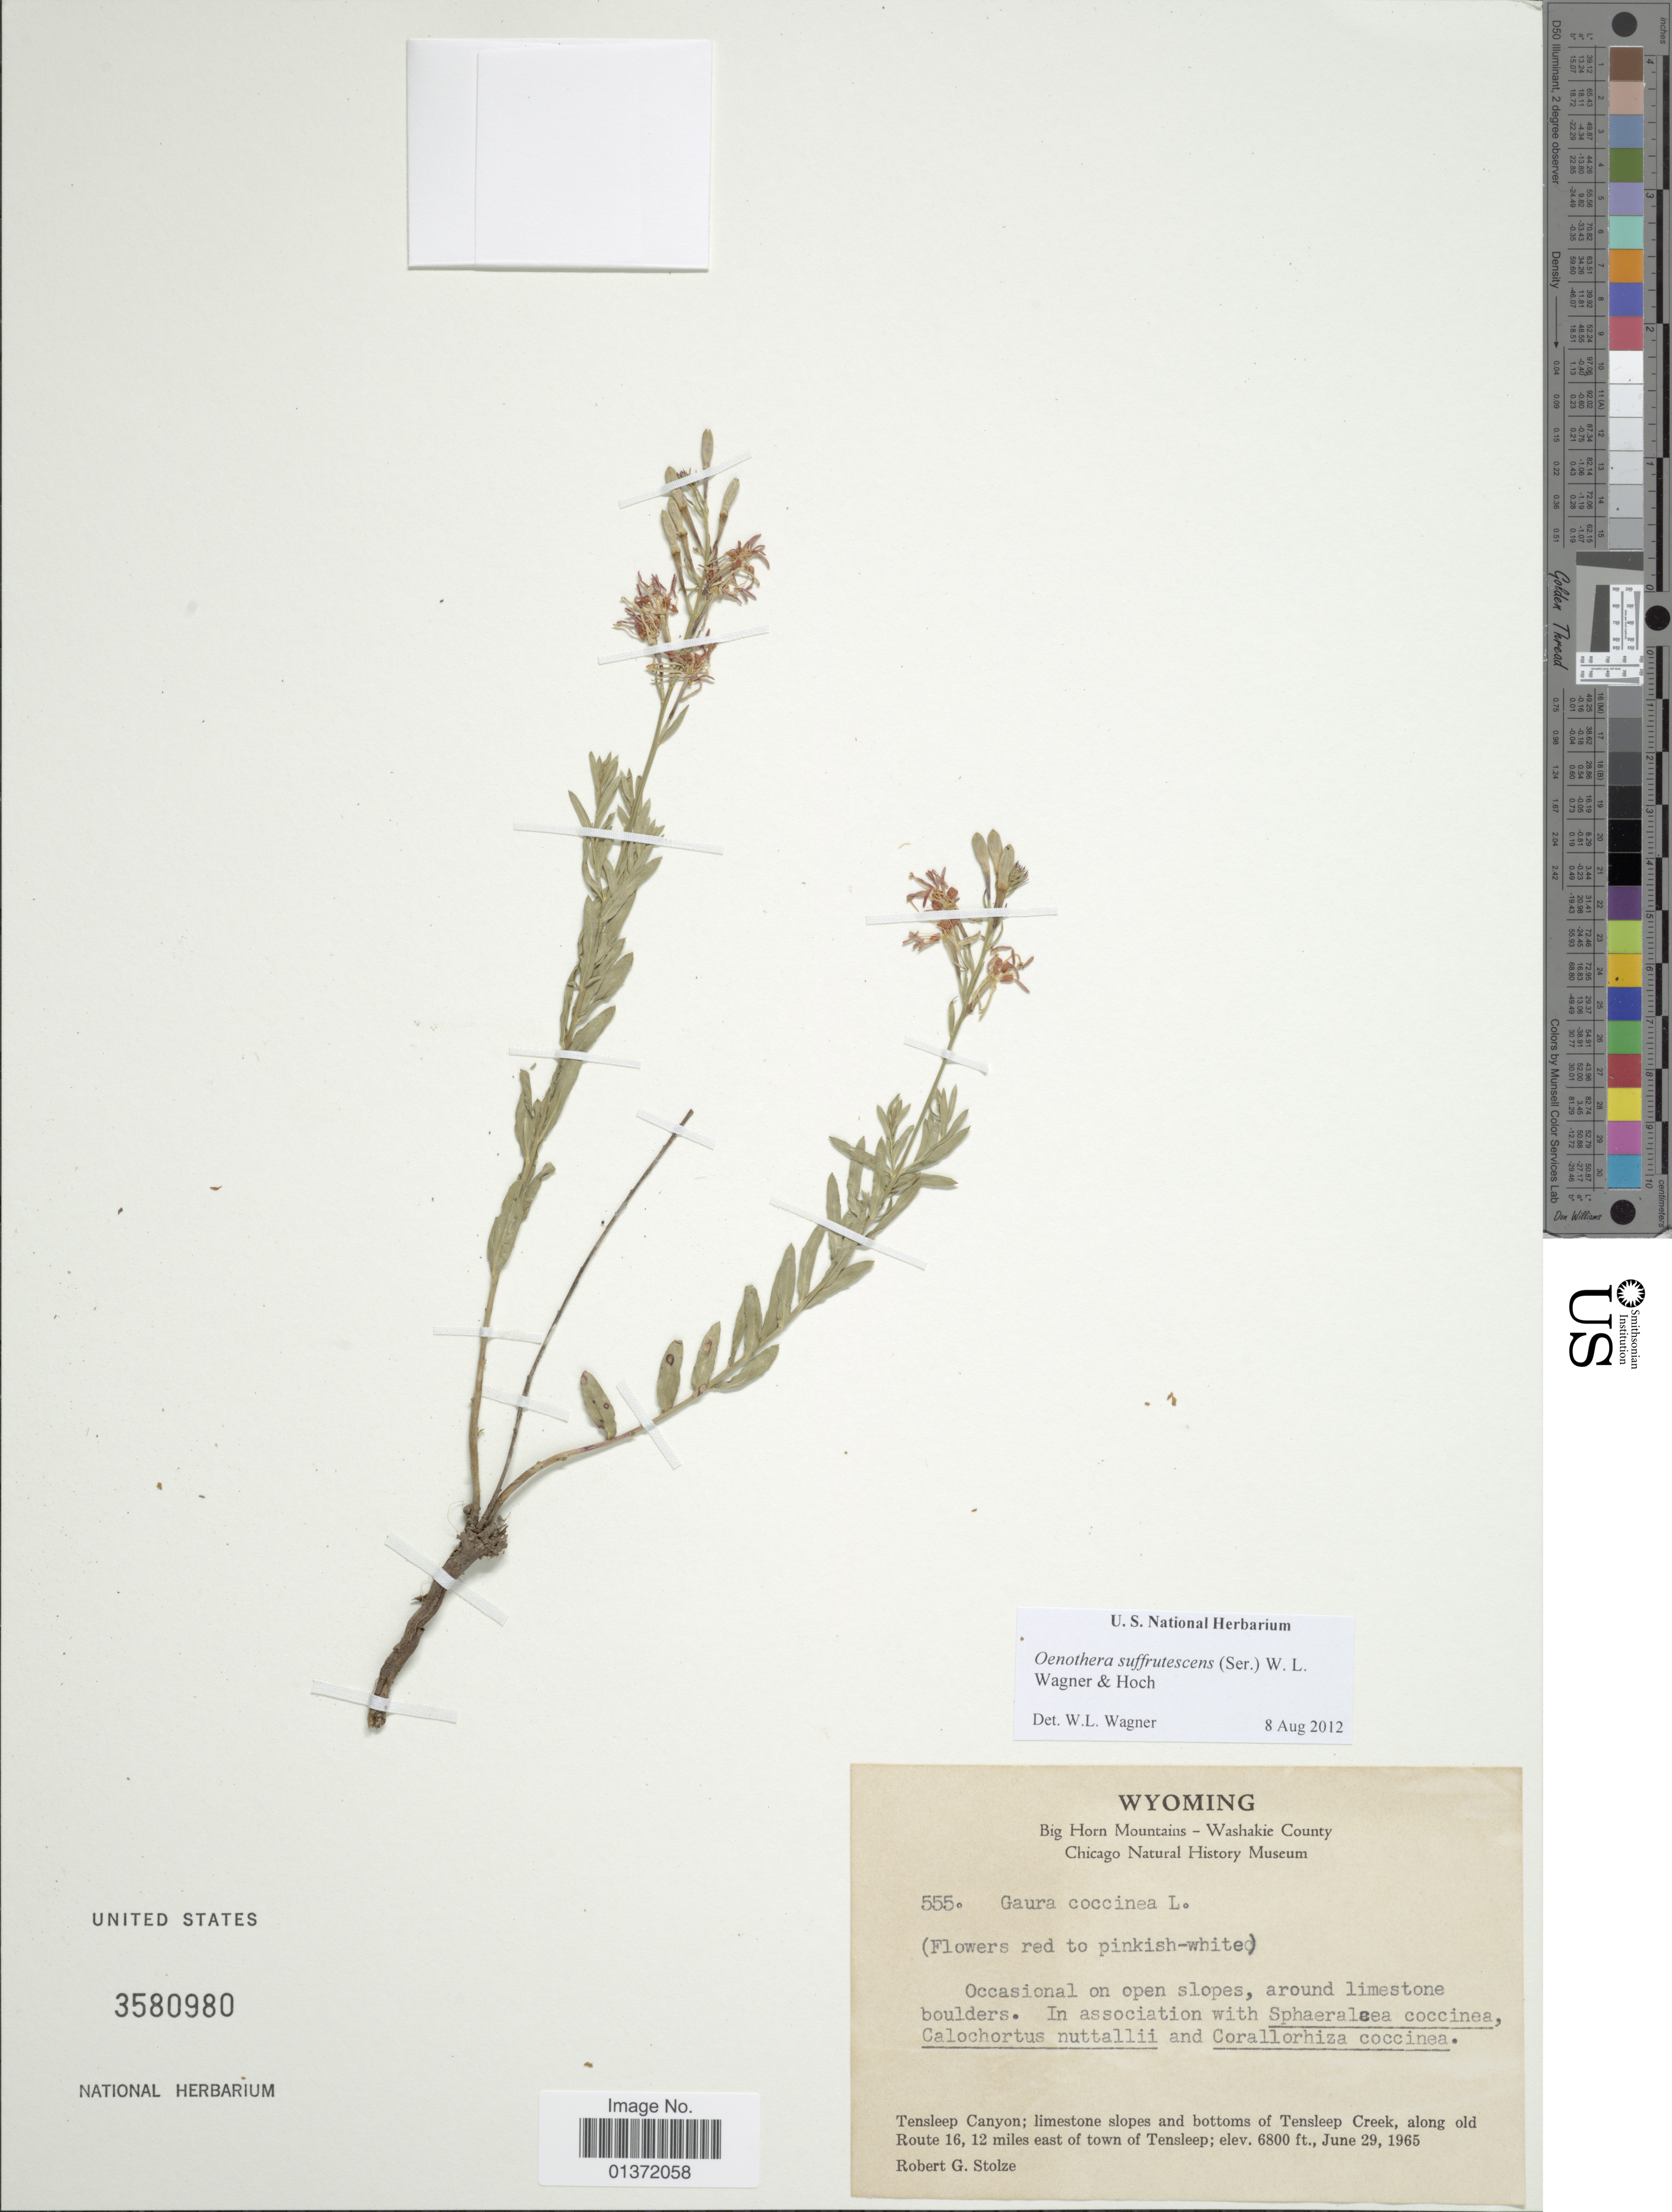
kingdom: Plantae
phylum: Tracheophyta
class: Magnoliopsida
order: Myrtales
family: Onagraceae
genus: Oenothera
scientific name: Oenothera suffrutescens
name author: (Ser.) W.L. Wagner & Hoch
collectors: R. G. Stolze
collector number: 555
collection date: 1965-06-29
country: United States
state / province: Wyoming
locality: Tensleep Canyon, limestoe slopes and bottoms of Tensleep Creek, along old Route 16, 12 miles east of town of Tensleep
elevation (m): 2073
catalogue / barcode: US 3580980